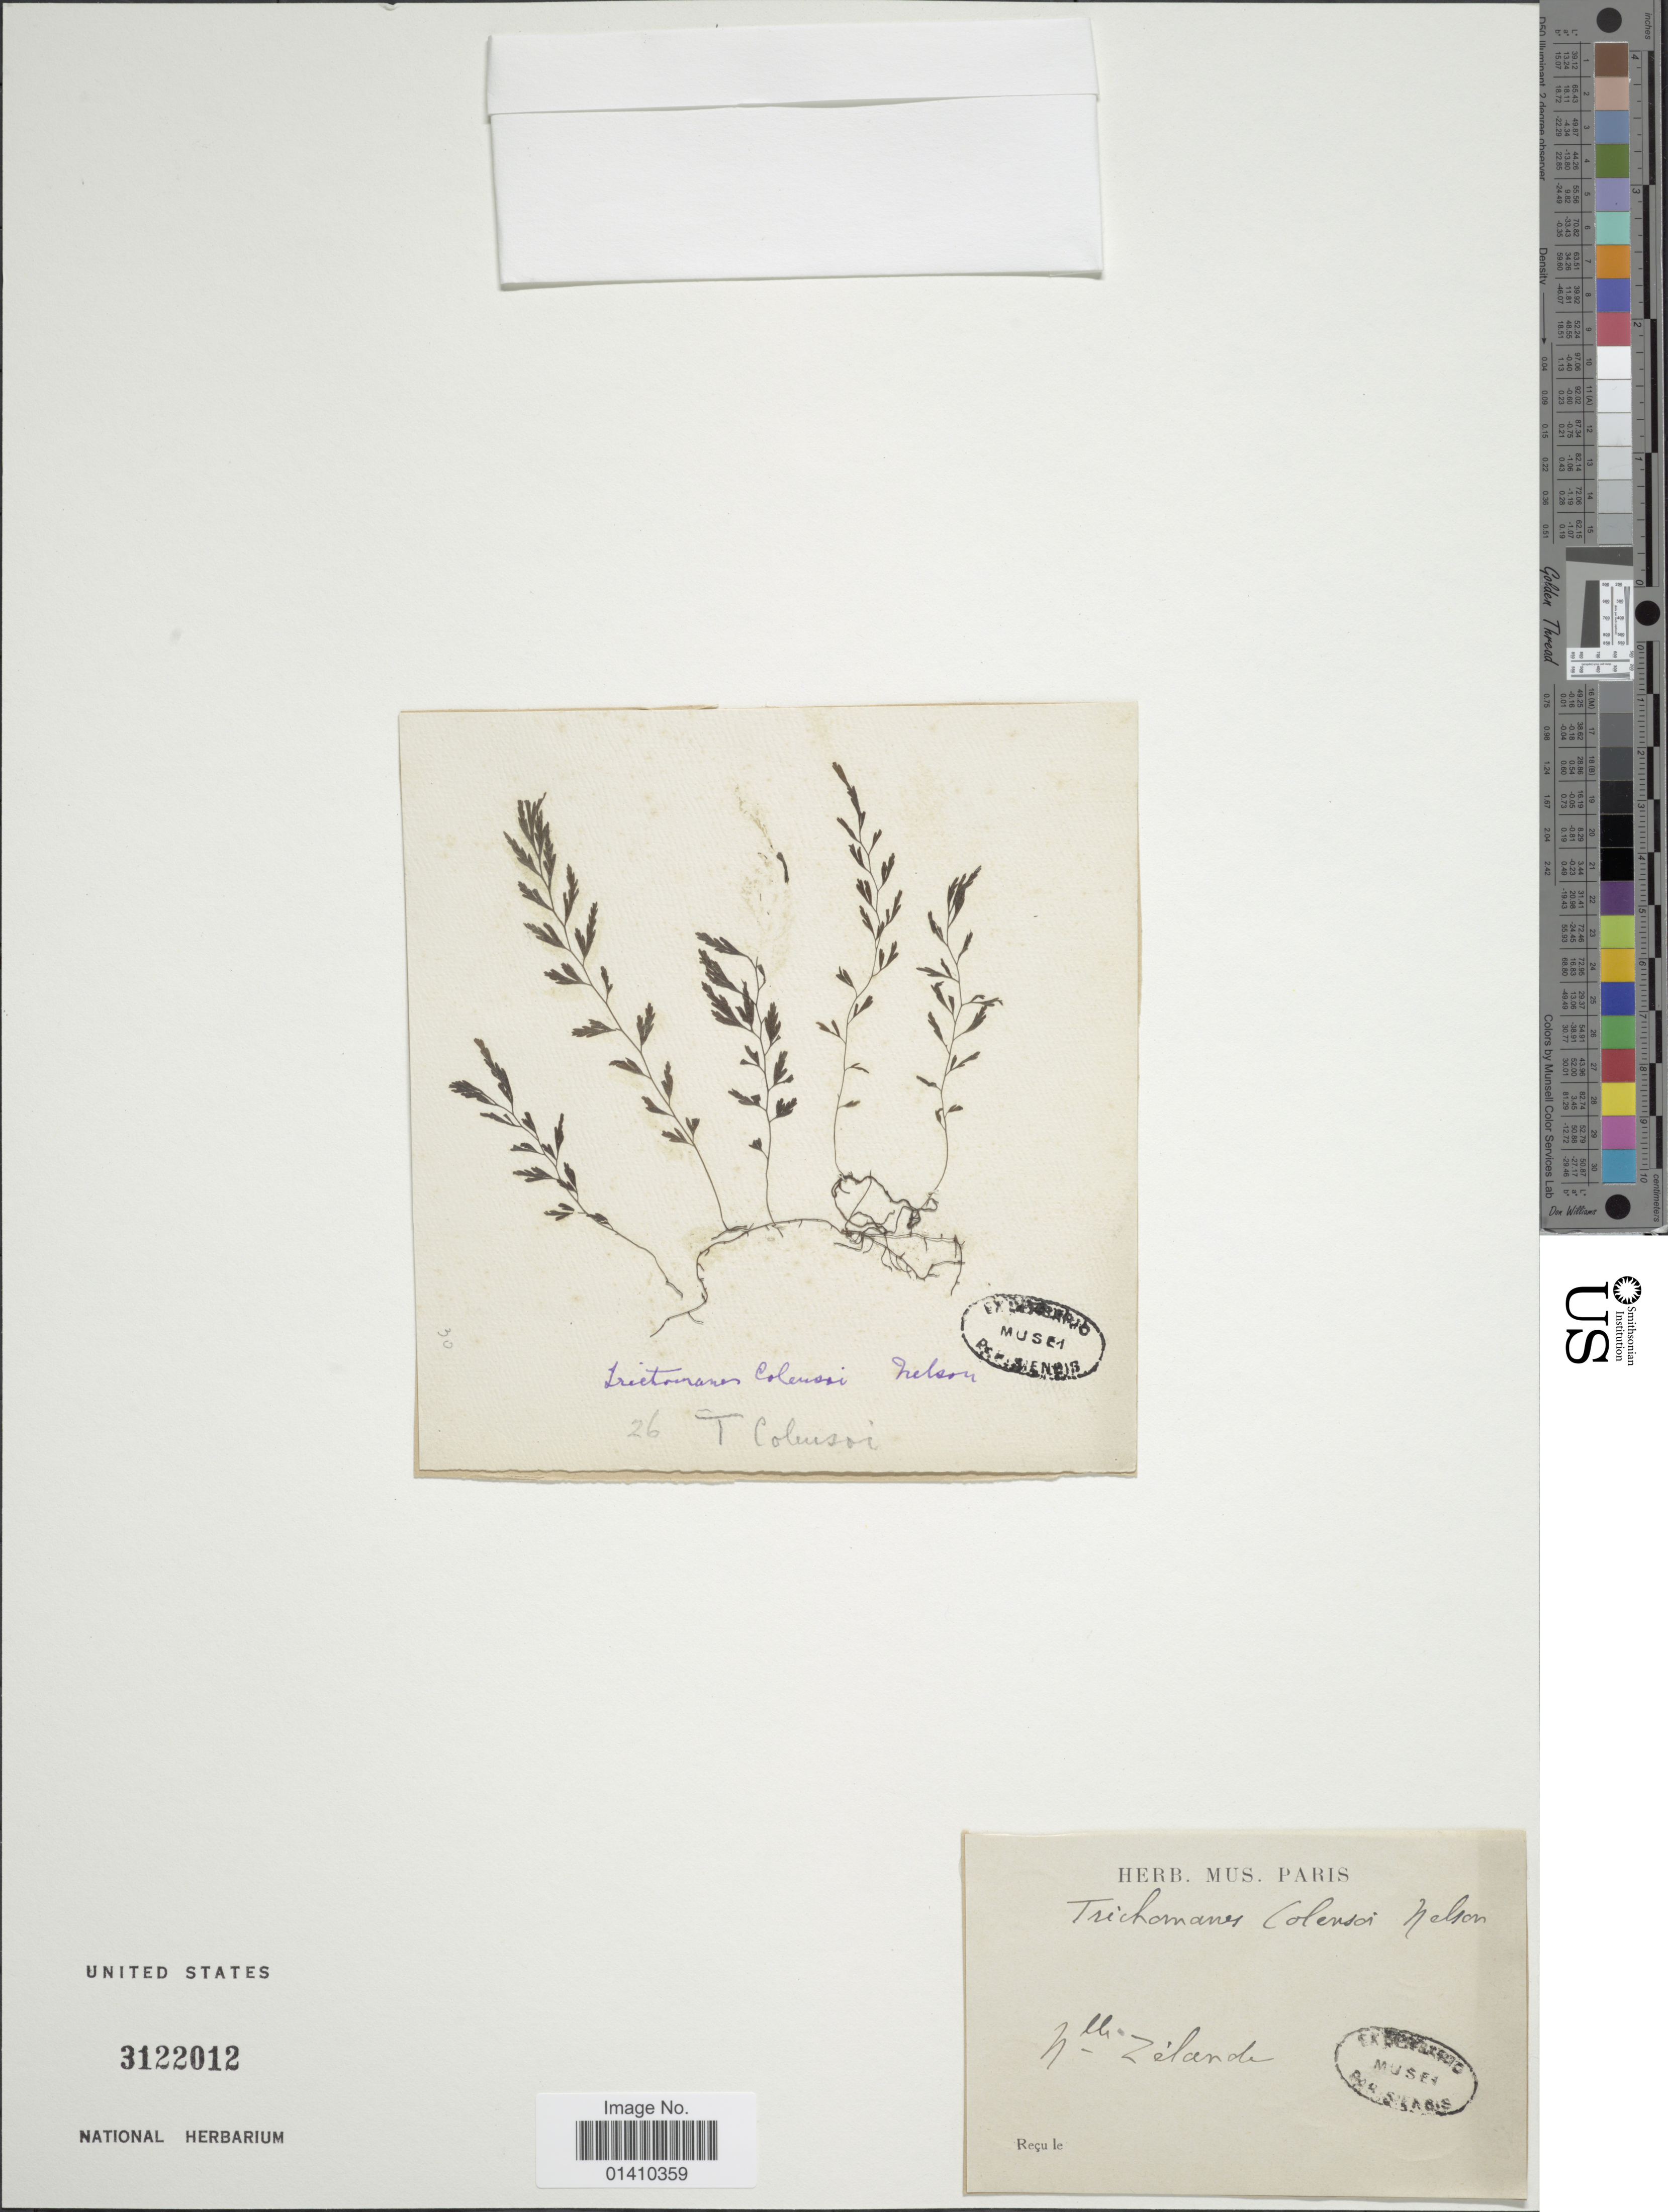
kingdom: Plantae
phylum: Tracheophyta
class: Polypodiopsida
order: Hymenophyllales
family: Hymenophyllaceae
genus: Polyphlebium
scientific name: Polyphlebium colensoi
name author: (Hook. f.) Ebihara & K. Iwats.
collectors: ex herb. Mus. Paris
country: New Zealand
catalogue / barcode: US 3122012